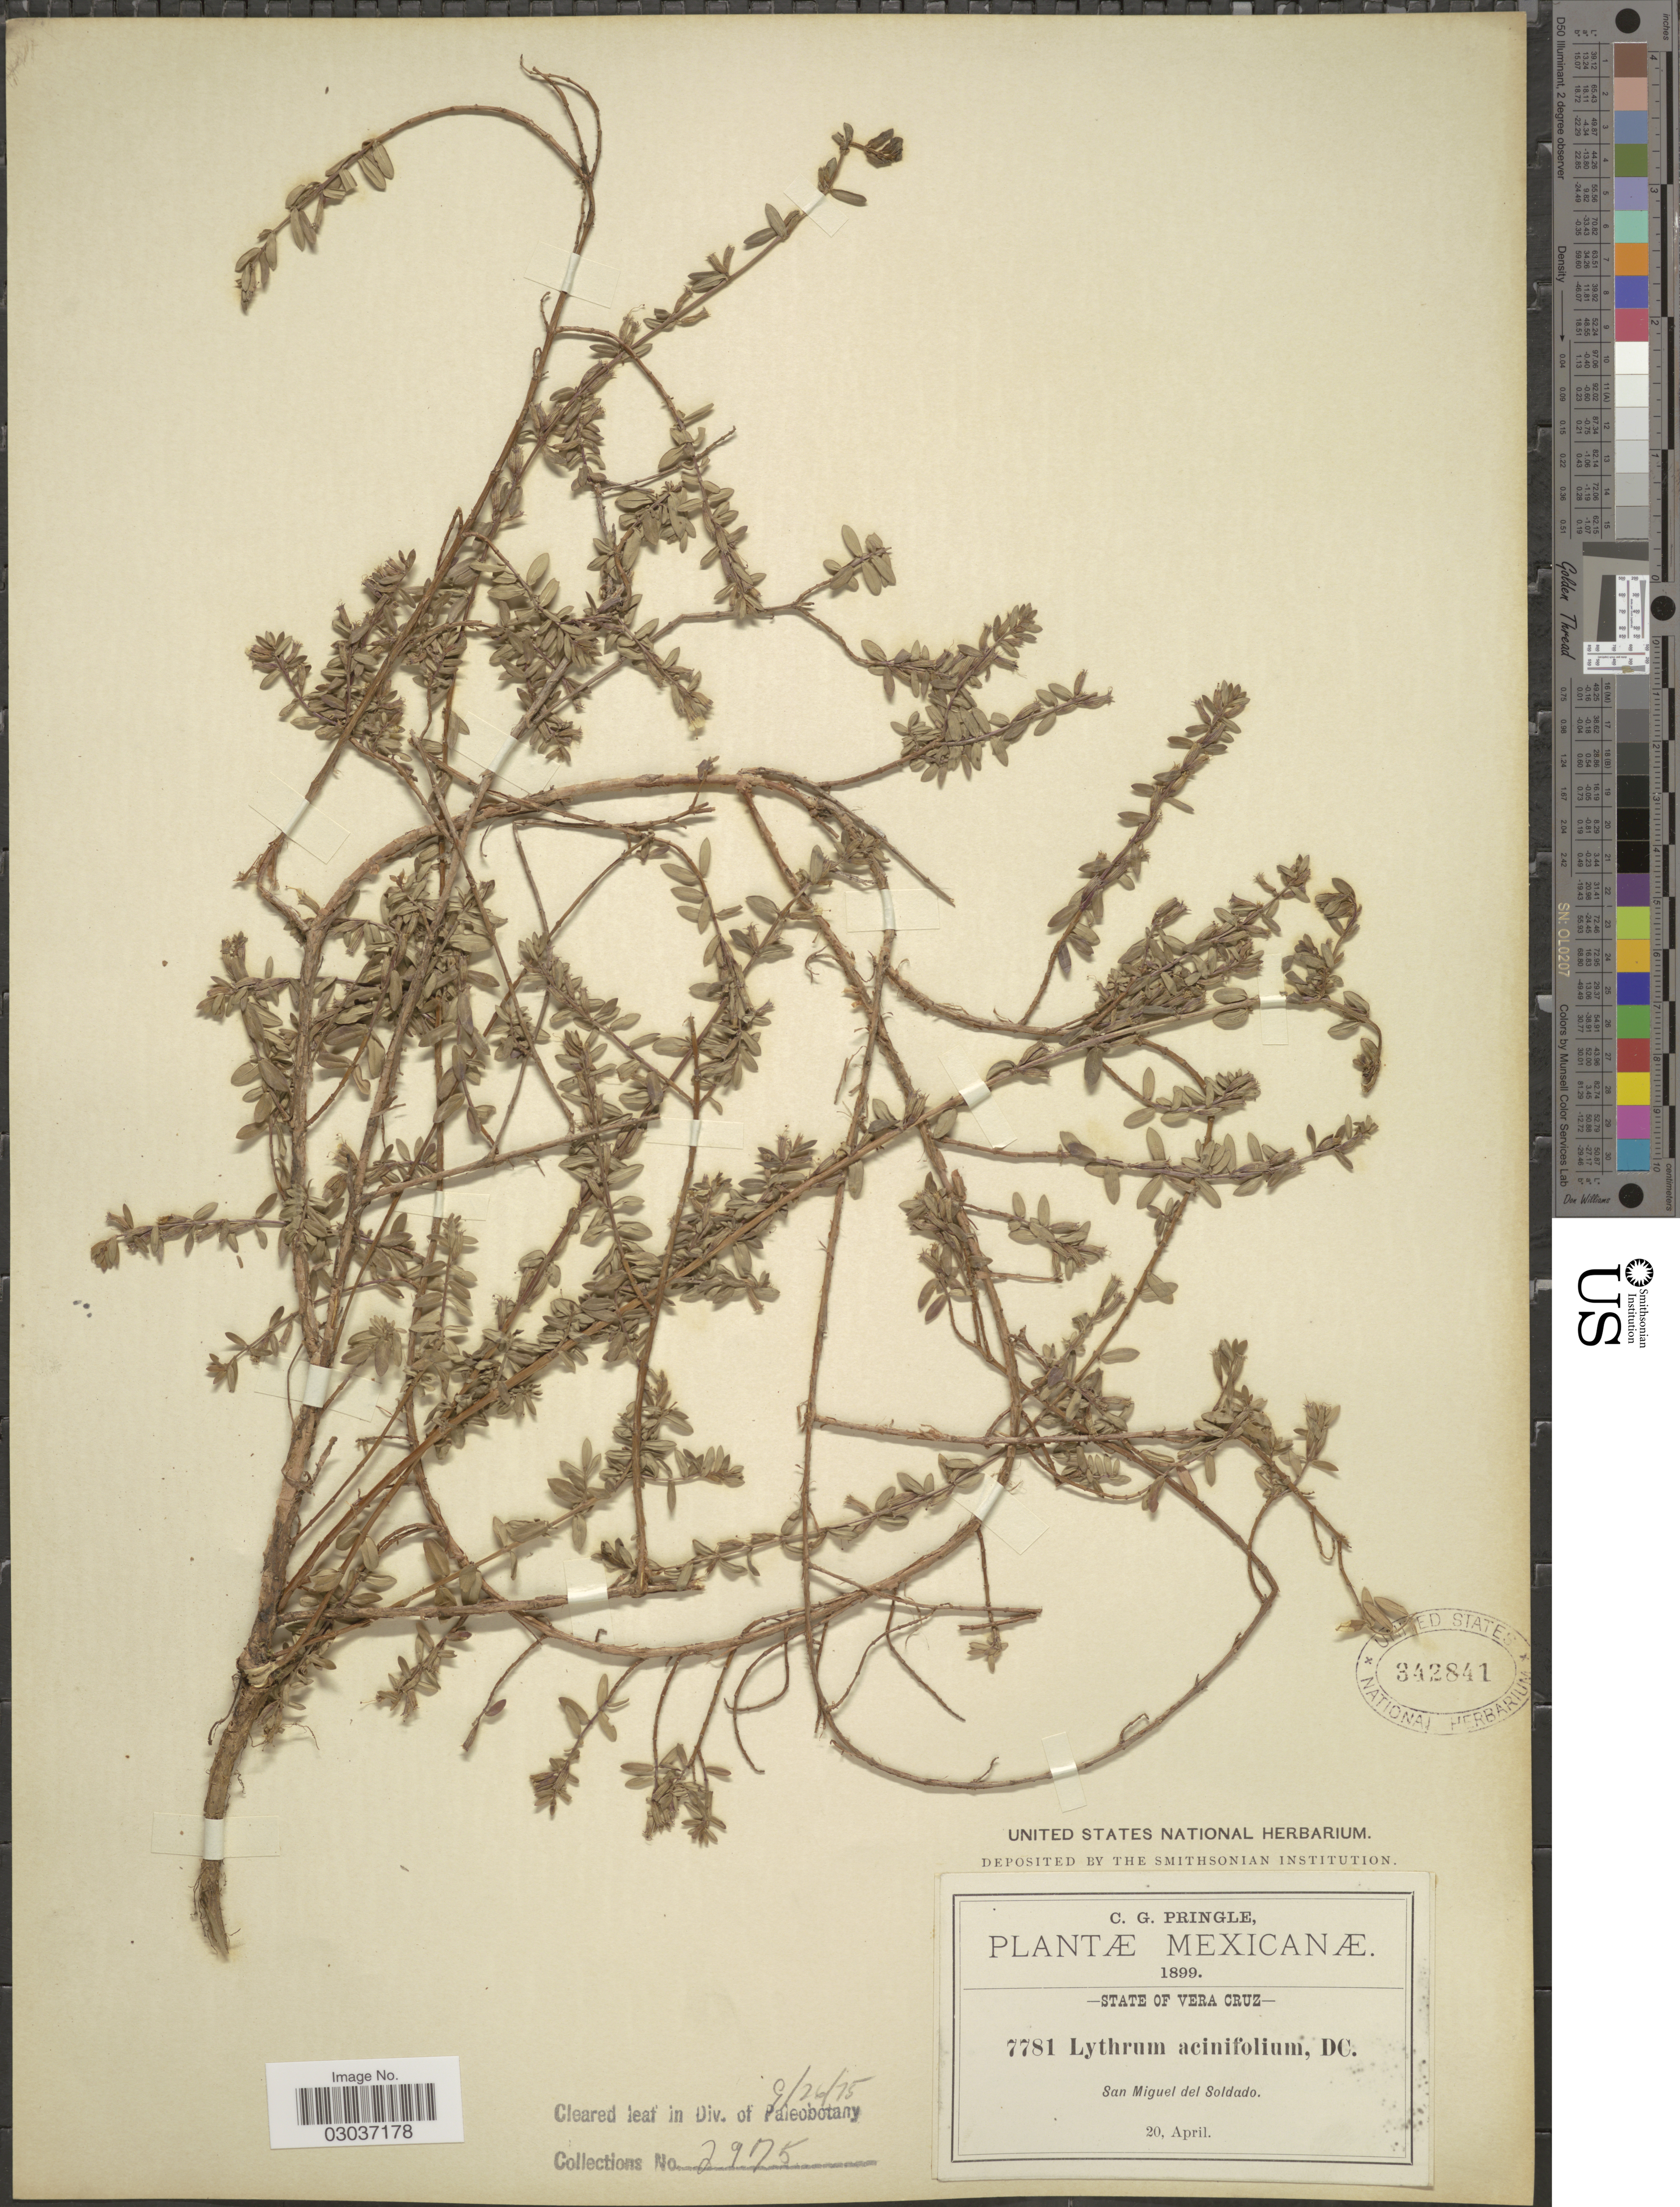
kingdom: Plantae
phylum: Tracheophyta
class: Magnoliopsida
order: Myrtales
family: Lythraceae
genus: Lythrum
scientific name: Lythrum acinifolium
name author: Sessé & Moc. ex Koehne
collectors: C. G. Pringle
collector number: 7781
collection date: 1899-04-20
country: Mexico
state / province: Veracruz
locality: Vera Cruz. San Miguel del Soldado.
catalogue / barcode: US 342841